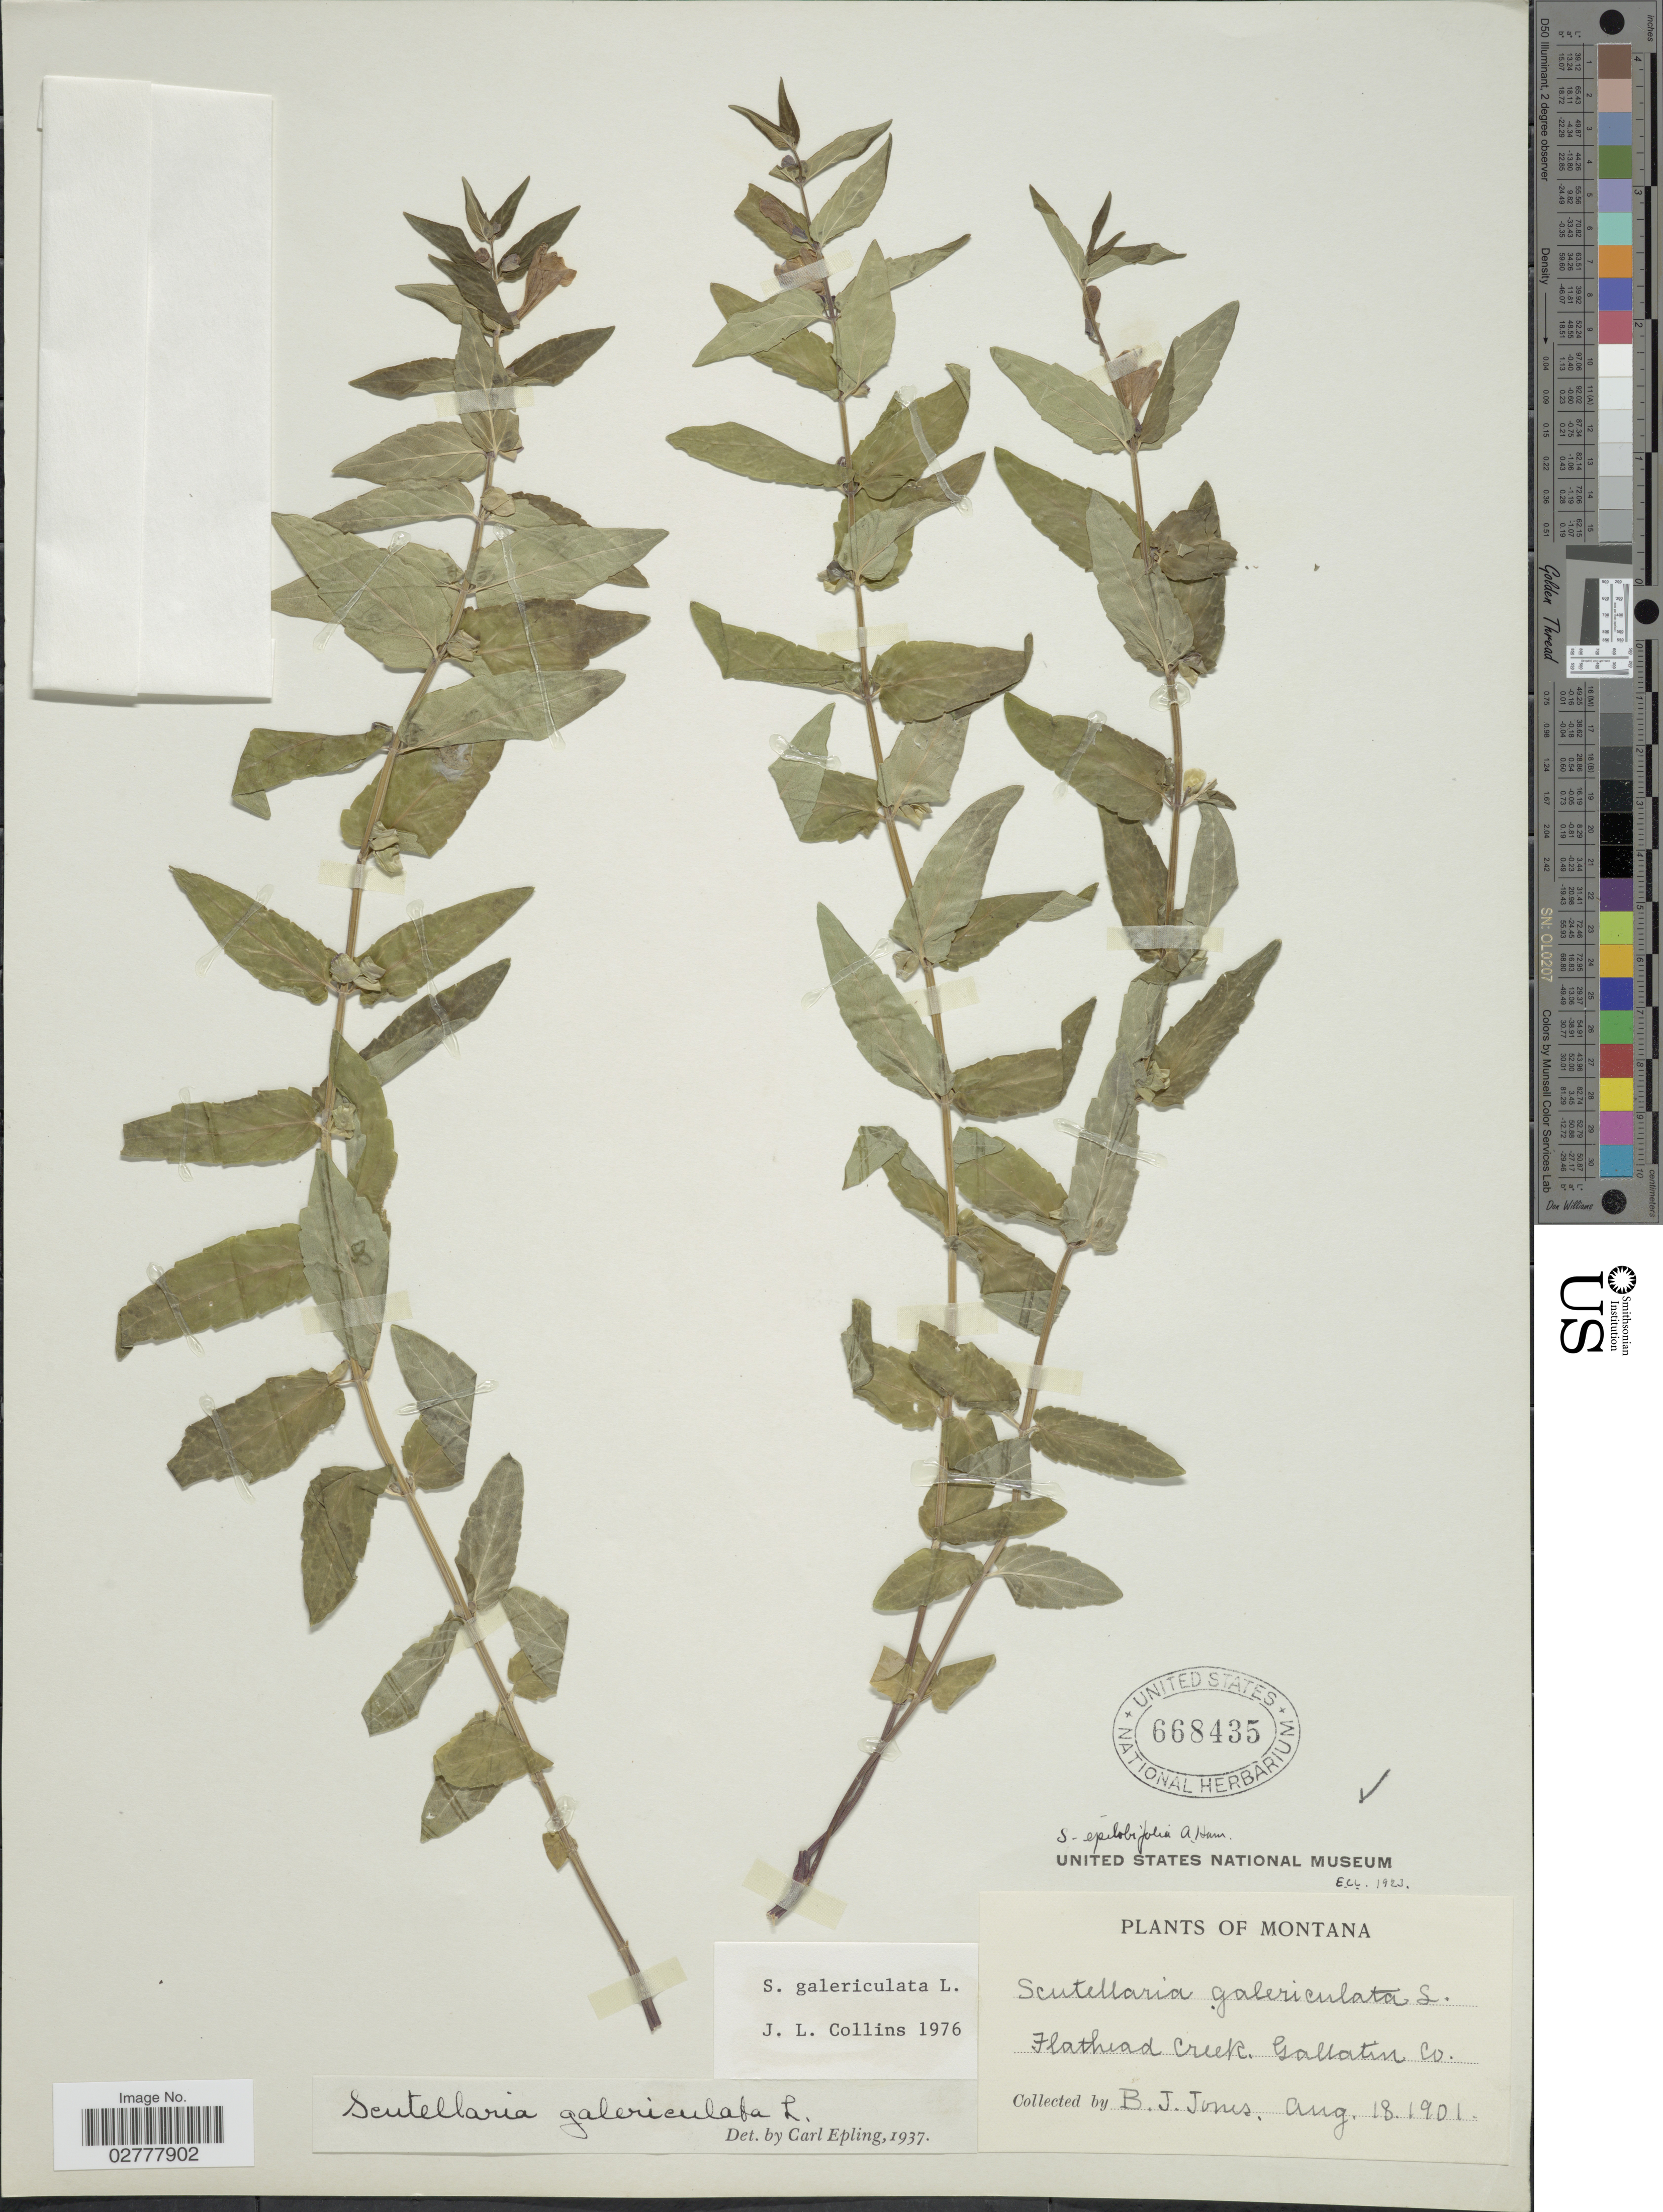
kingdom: Plantae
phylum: Tracheophyta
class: Magnoliopsida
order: Lamiales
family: Lamiaceae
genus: Scutellaria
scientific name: Scutellaria galericulata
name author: L.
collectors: B. Jones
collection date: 1901-08-18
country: United States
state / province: Montana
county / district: Gallatin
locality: Flathead Creek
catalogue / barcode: US 668435